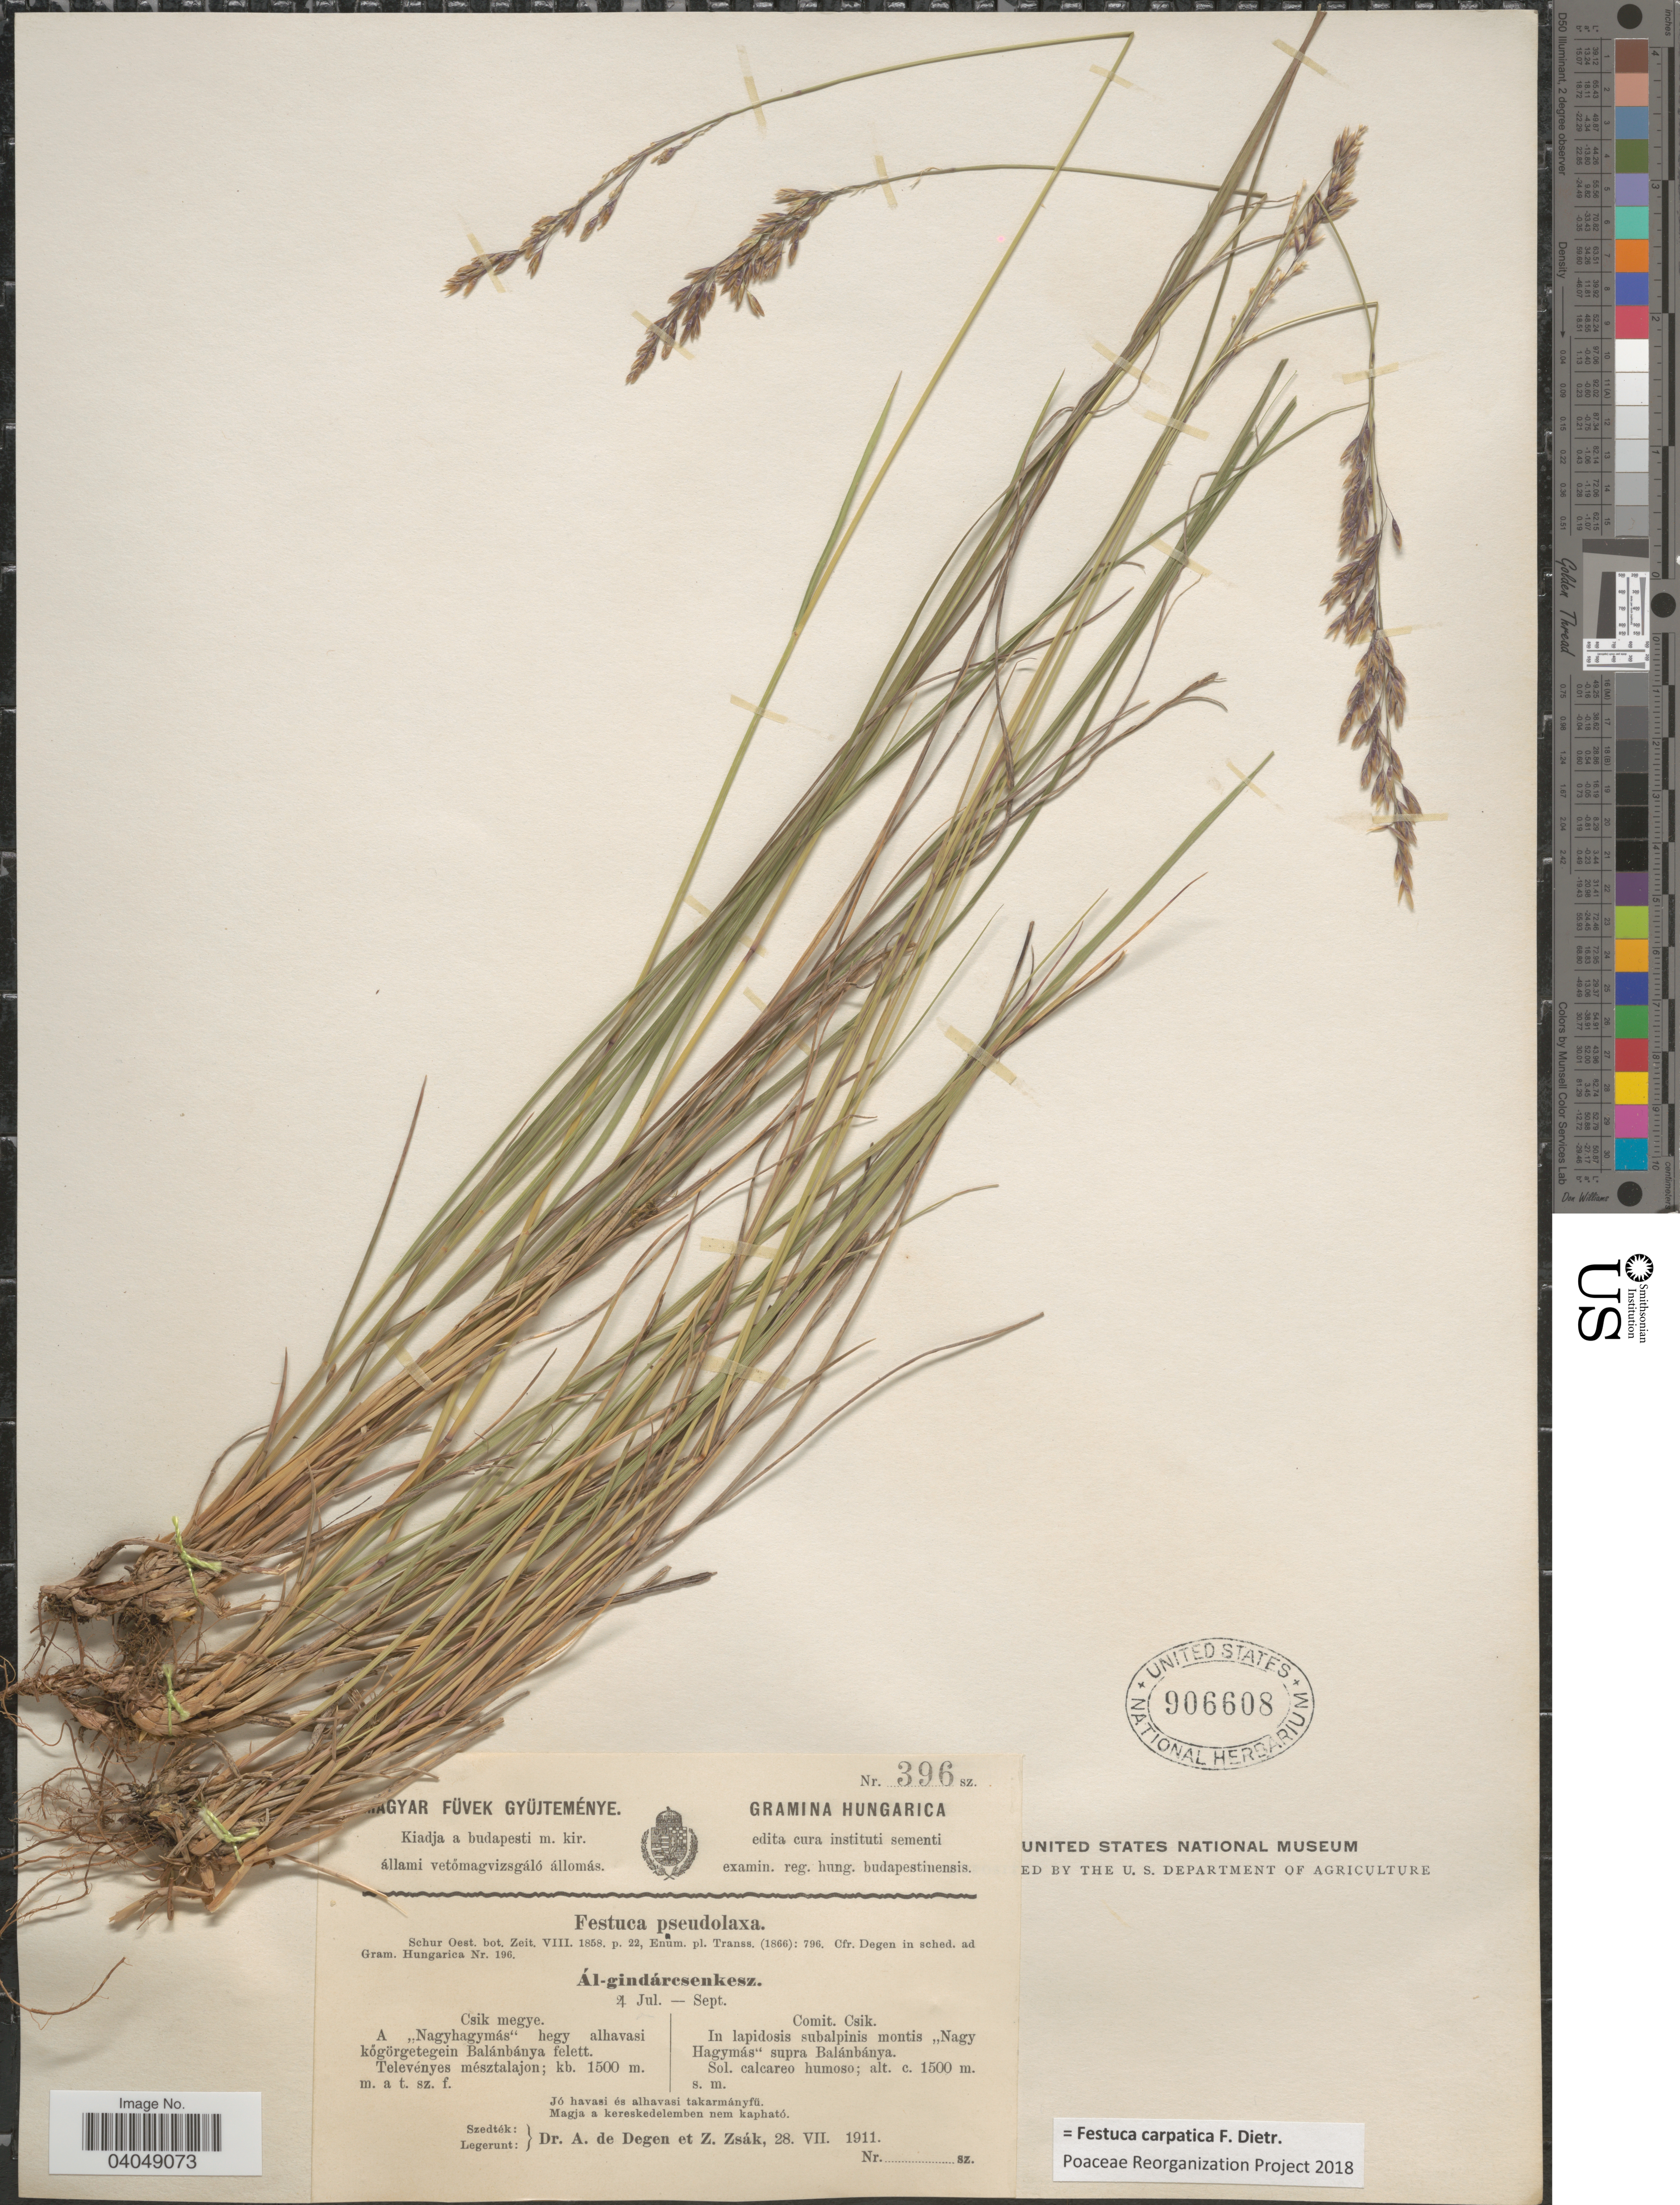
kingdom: Plantae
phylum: Tracheophyta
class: Liliopsida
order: Poales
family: Poaceae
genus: Festuca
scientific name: Festuca carpatica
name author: F. Dietr.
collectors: A. Degen & Z. Zsak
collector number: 396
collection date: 1911-07-28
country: Hungary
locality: Hungarica. Comit. Csik. In lapidosis subalpinis montis "Nagy Hagymás" supra Balánbánya.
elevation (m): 1500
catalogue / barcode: US 906608